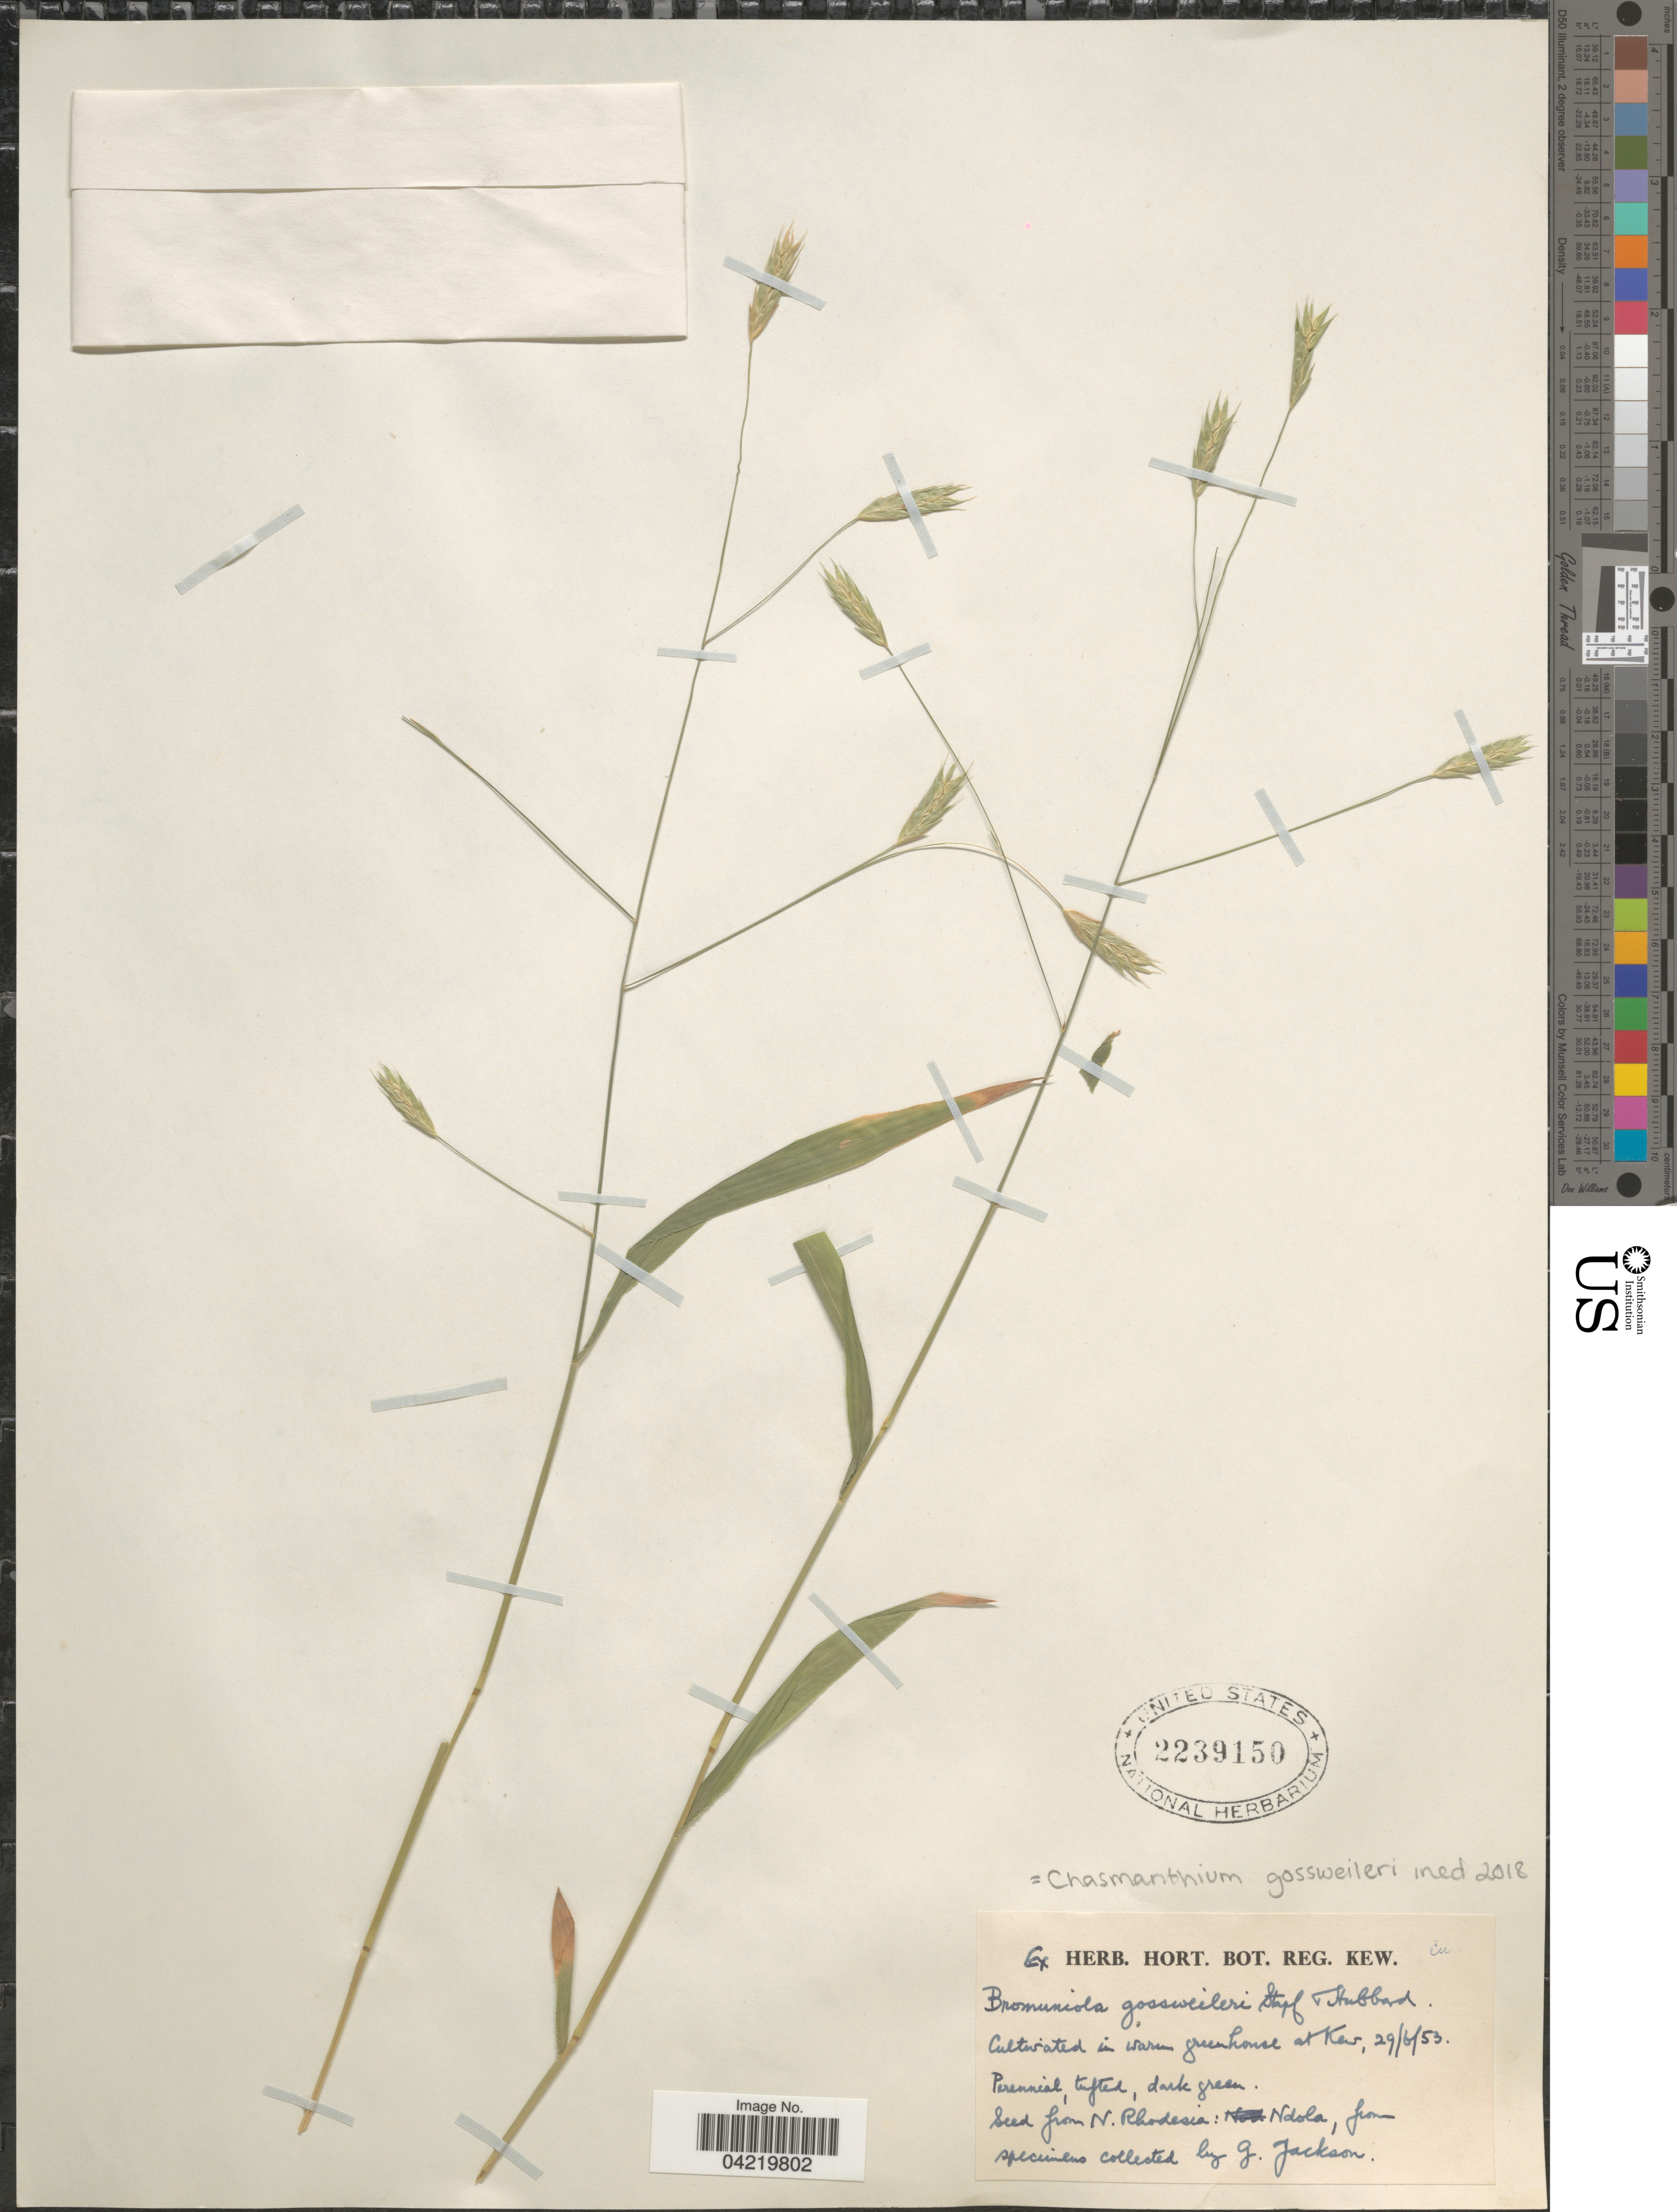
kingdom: Plantae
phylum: Tracheophyta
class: Liliopsida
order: Poales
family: Poaceae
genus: Chasmanthium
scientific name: Chasmanthium gossweileri ined.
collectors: G. Jackson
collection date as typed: Transcribed d/m/y: 29/6/53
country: United Kingdom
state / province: England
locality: Cultivated in warm greenhouse in Kew.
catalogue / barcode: US 2239150